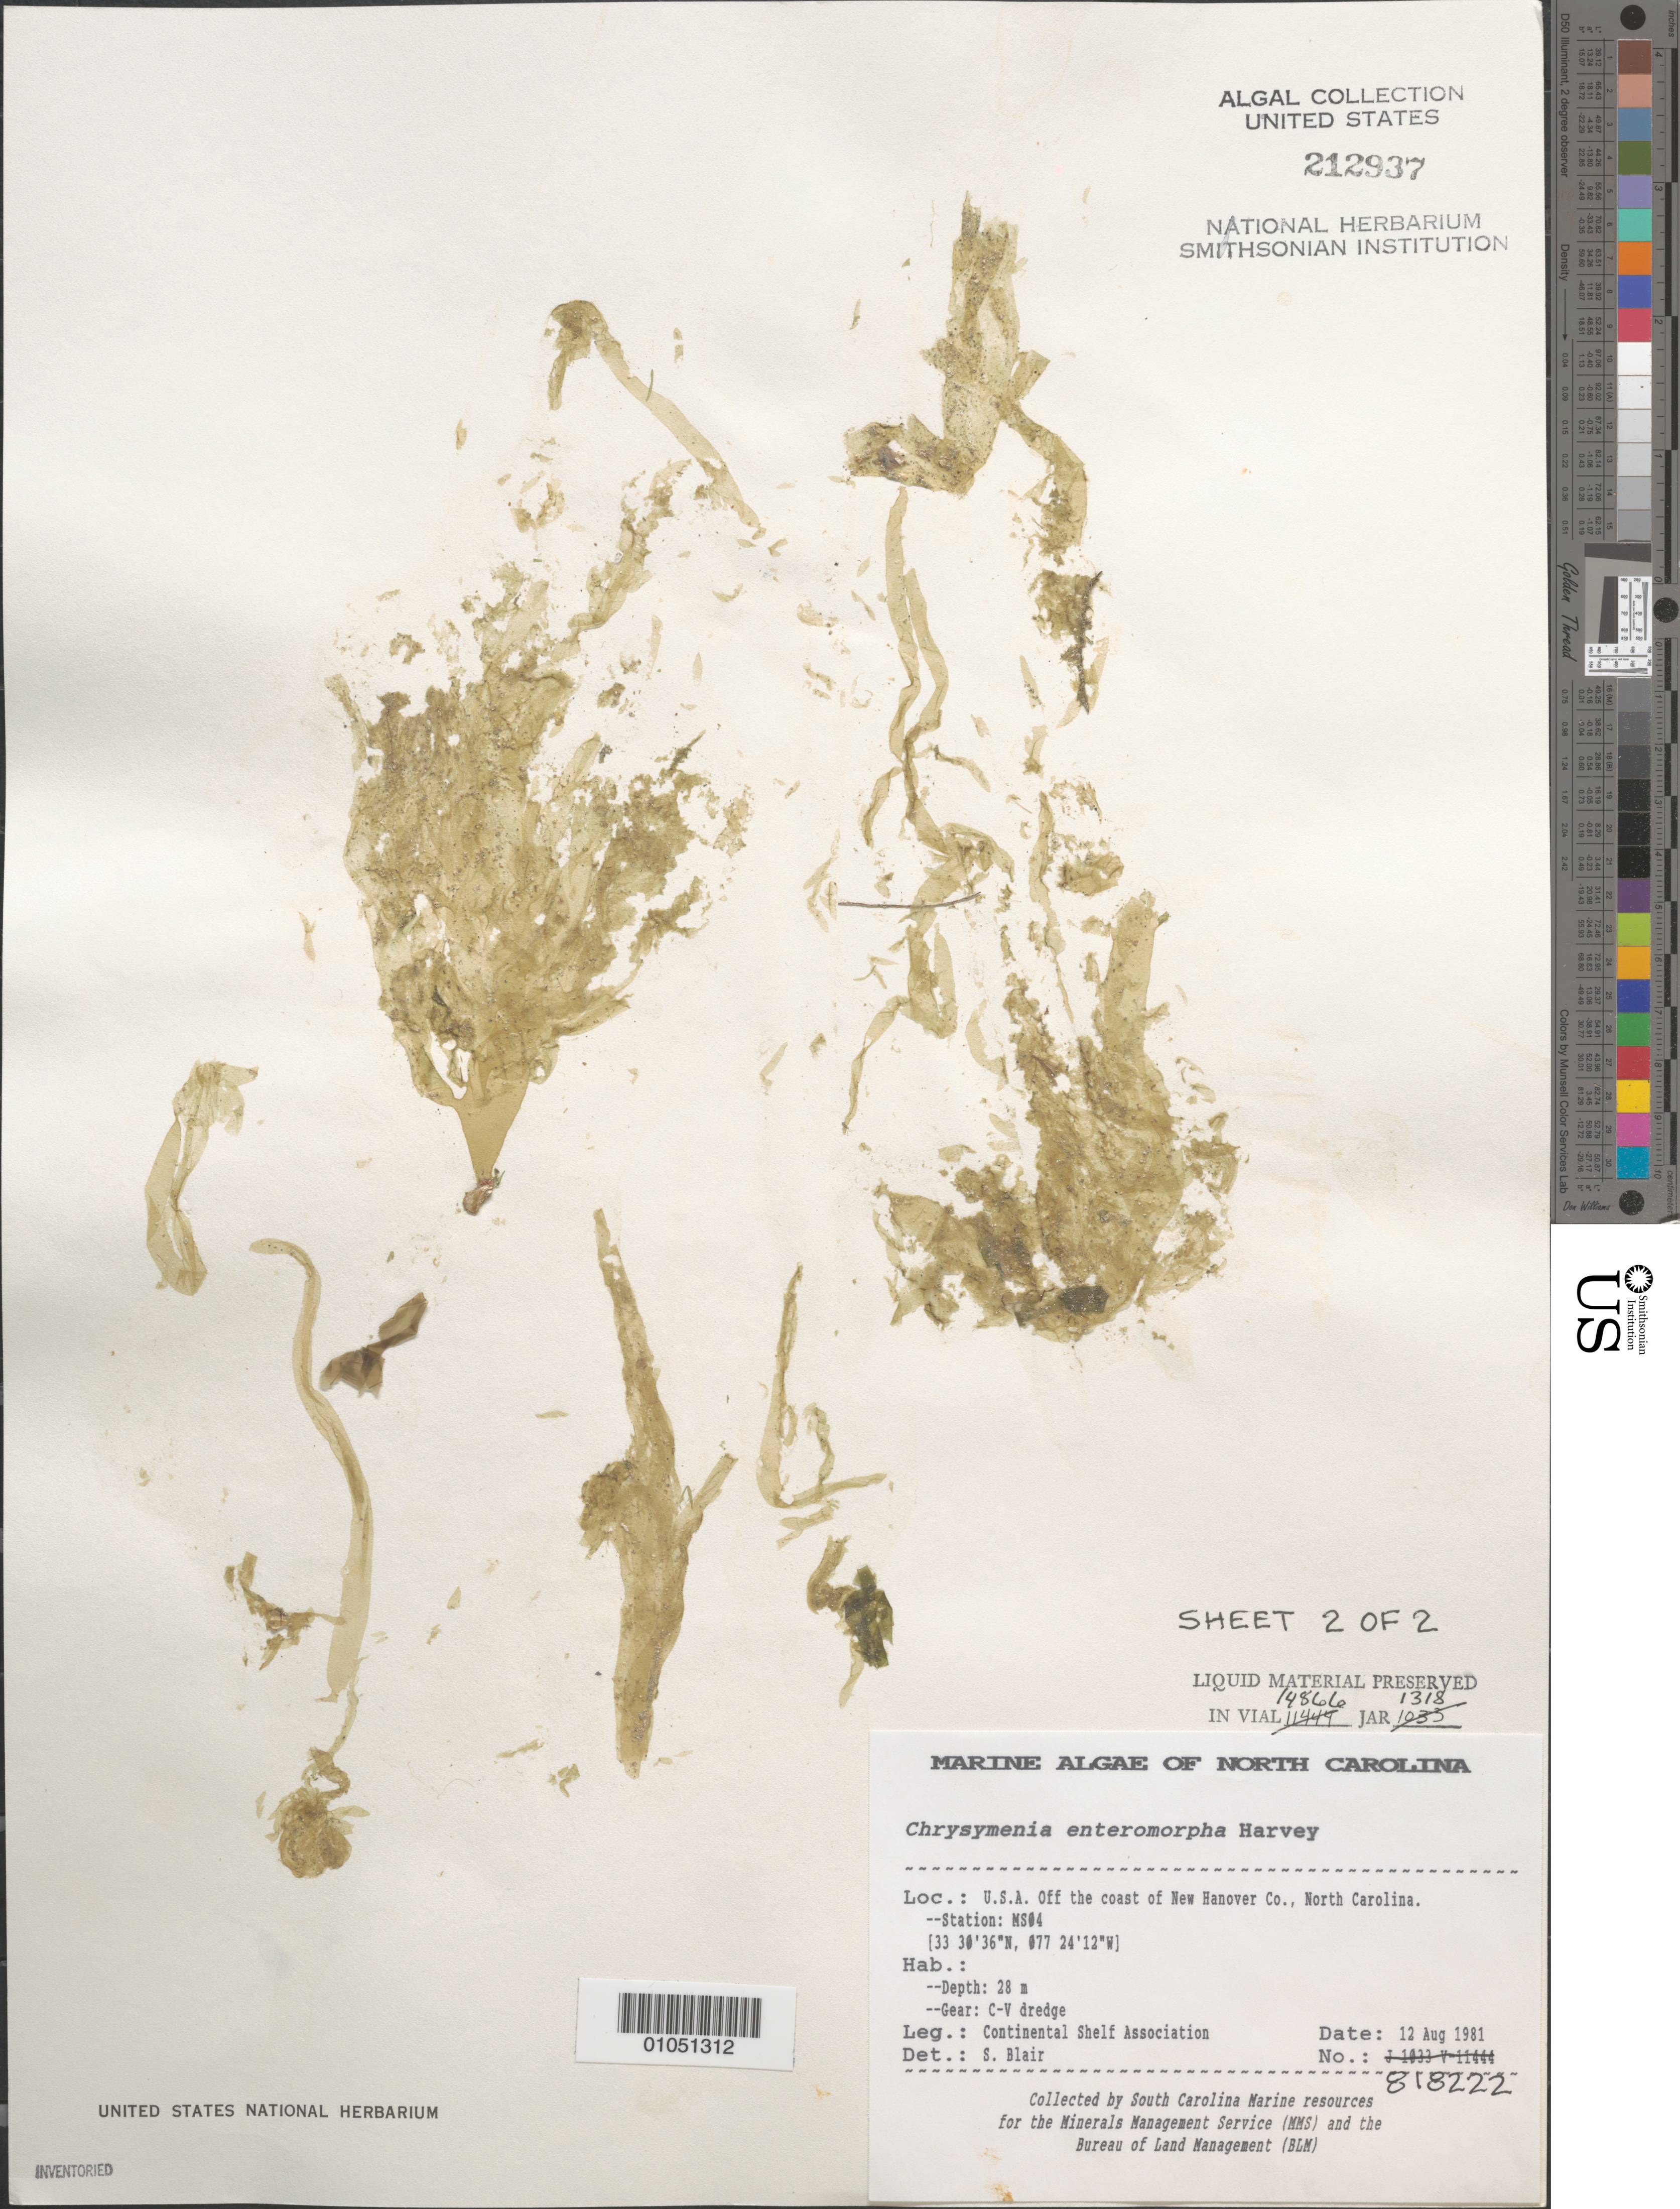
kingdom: Plantae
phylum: Rhodophyta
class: Florideophyceae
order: Rhodymeniales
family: Rhodymeniaceae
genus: Botryocladia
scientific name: Botryocladia enteromorpha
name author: (Harv.) W.E. Schmidt et al. in W.E. Schmidt et al.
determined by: Algae name updating Project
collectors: Continental Shelf Associates for the MMS/BLM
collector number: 818222 (Station MS04)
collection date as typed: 12 Aug 1981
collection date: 1981-08-12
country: United States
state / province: North Carolina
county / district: New Hanover County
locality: North Atlantic Ocean off New Hanover County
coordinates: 33 30'36"N, 077 24'12"W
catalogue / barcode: US 212937